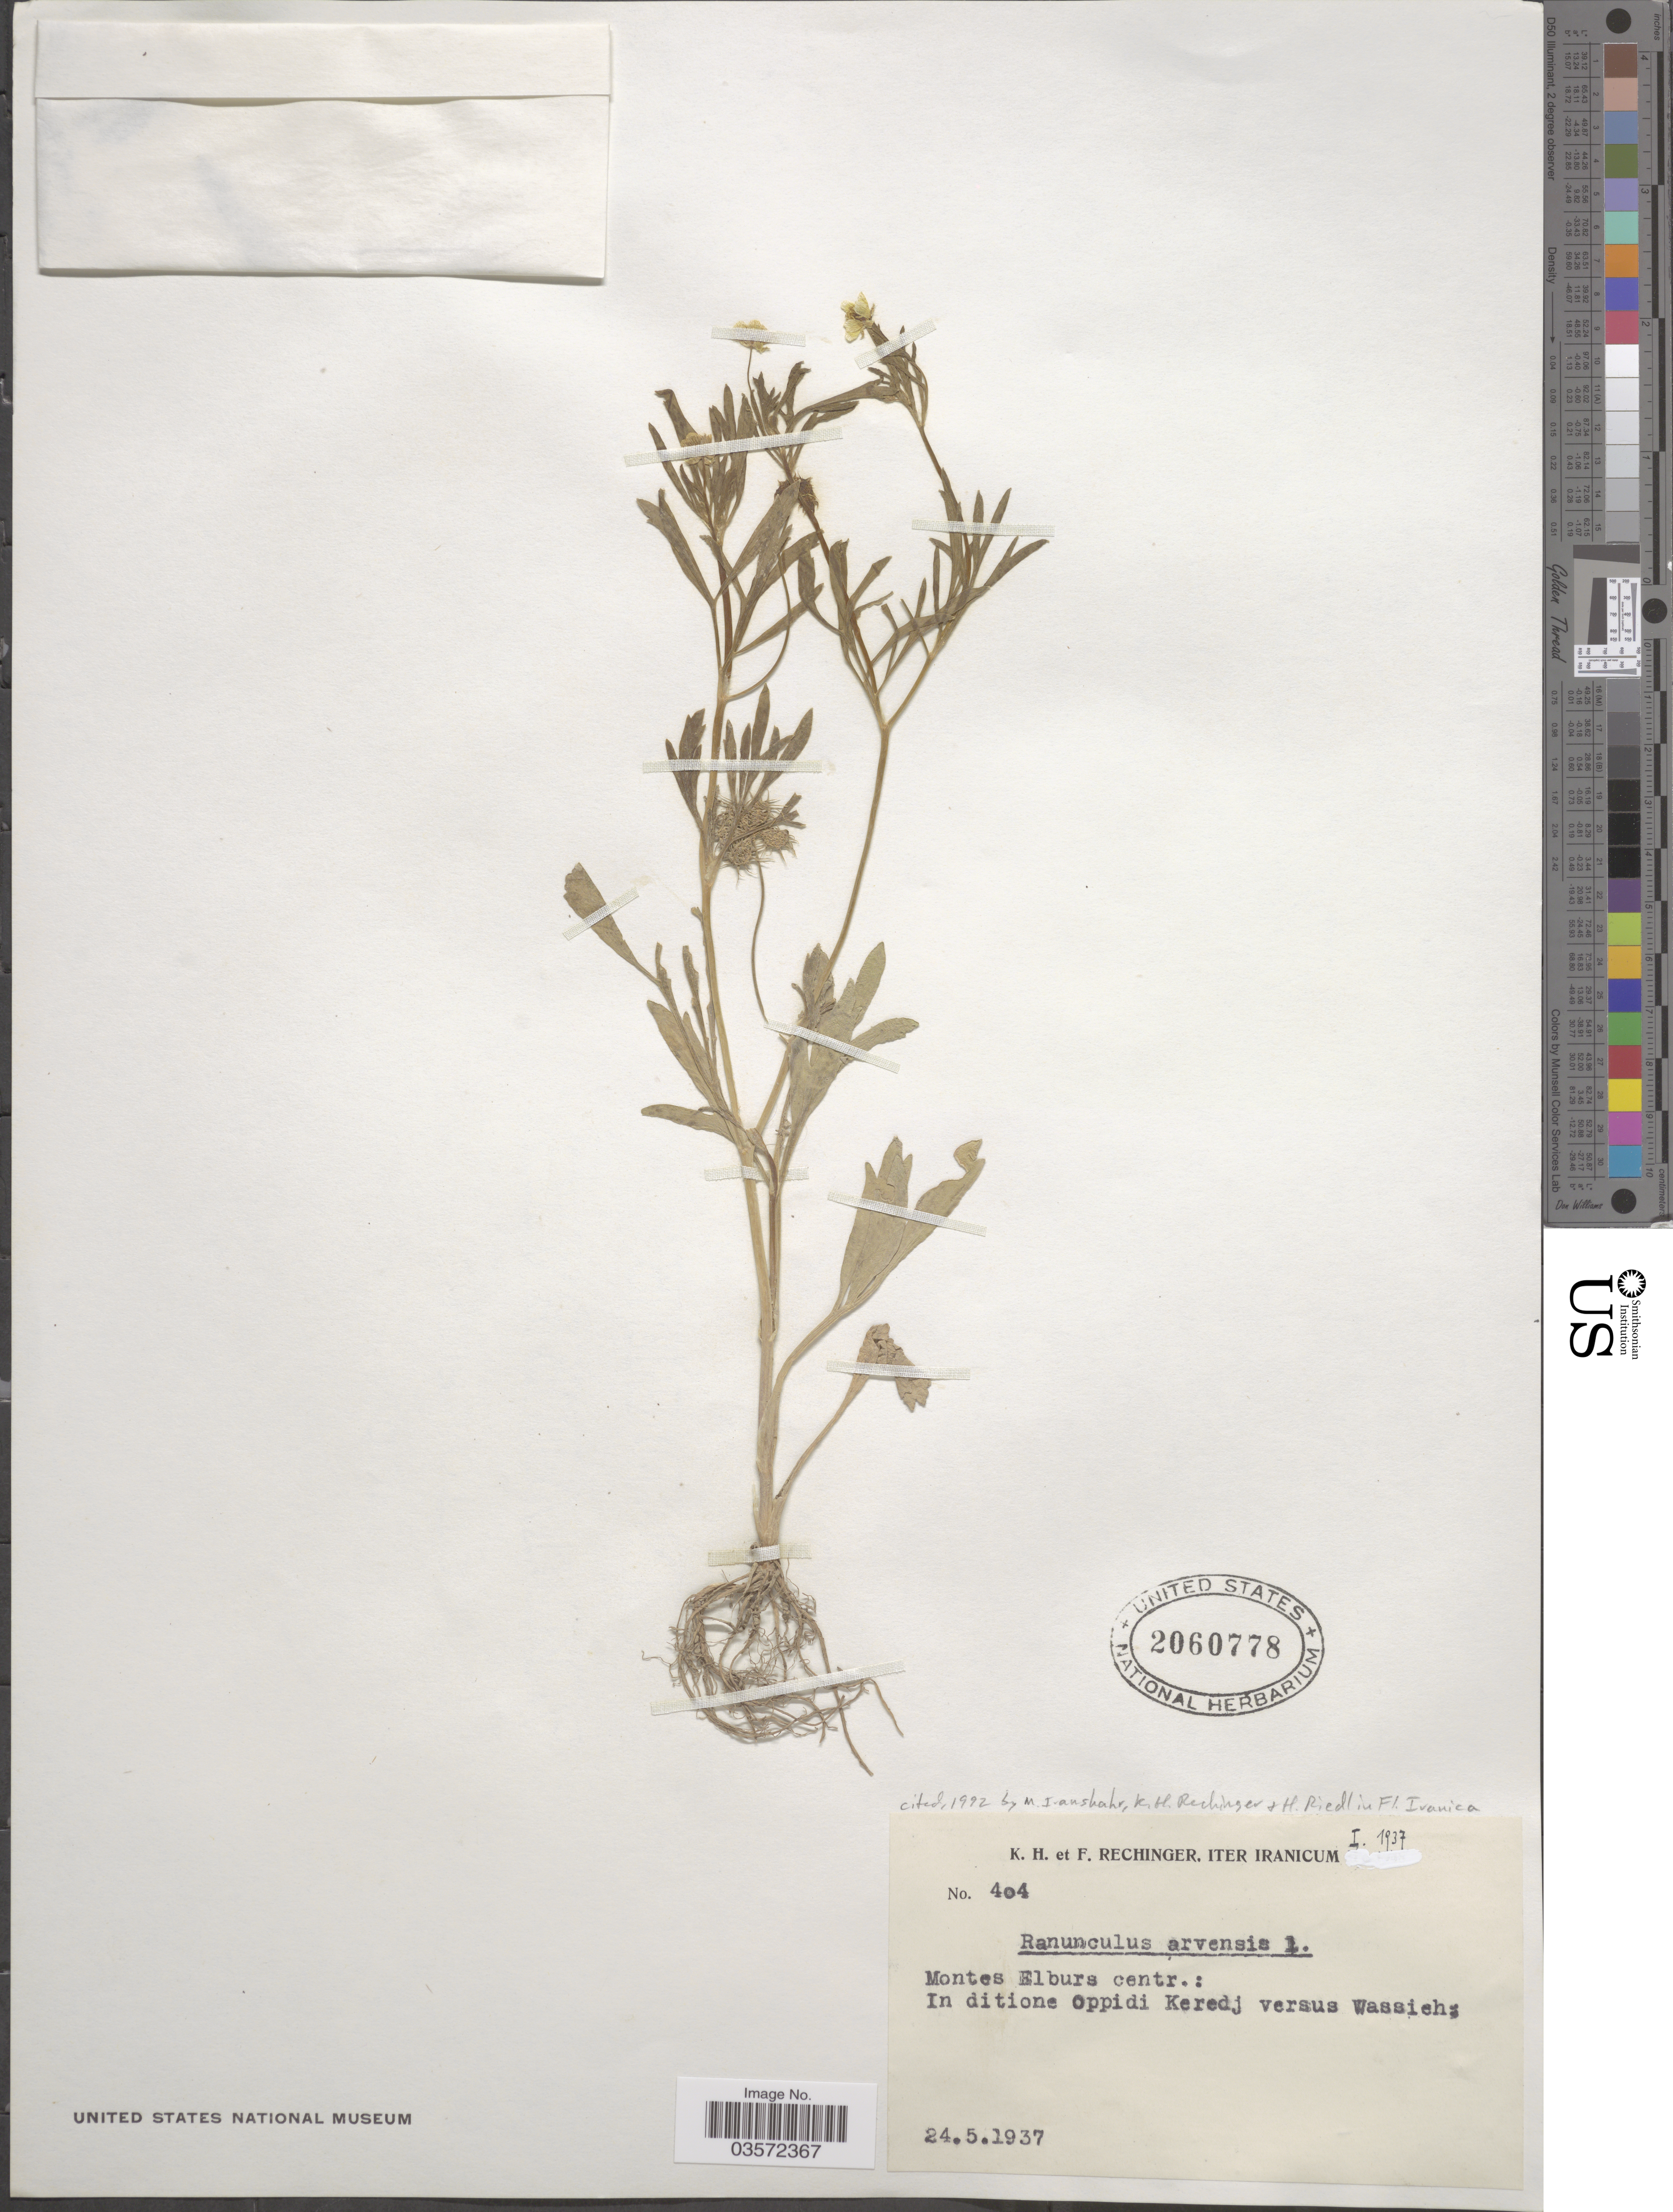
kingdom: Plantae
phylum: Tracheophyta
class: Magnoliopsida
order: Ranunculales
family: Ranunculaceae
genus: Ranunculus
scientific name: Ranunculus arvensis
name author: L.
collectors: K. H. Rechinger & F. Rechinger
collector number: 404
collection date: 1937-05-24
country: Iran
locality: Montes Elburs centr.: In ditione Oppidi Keredj versus Wassieh.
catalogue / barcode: US 2060778